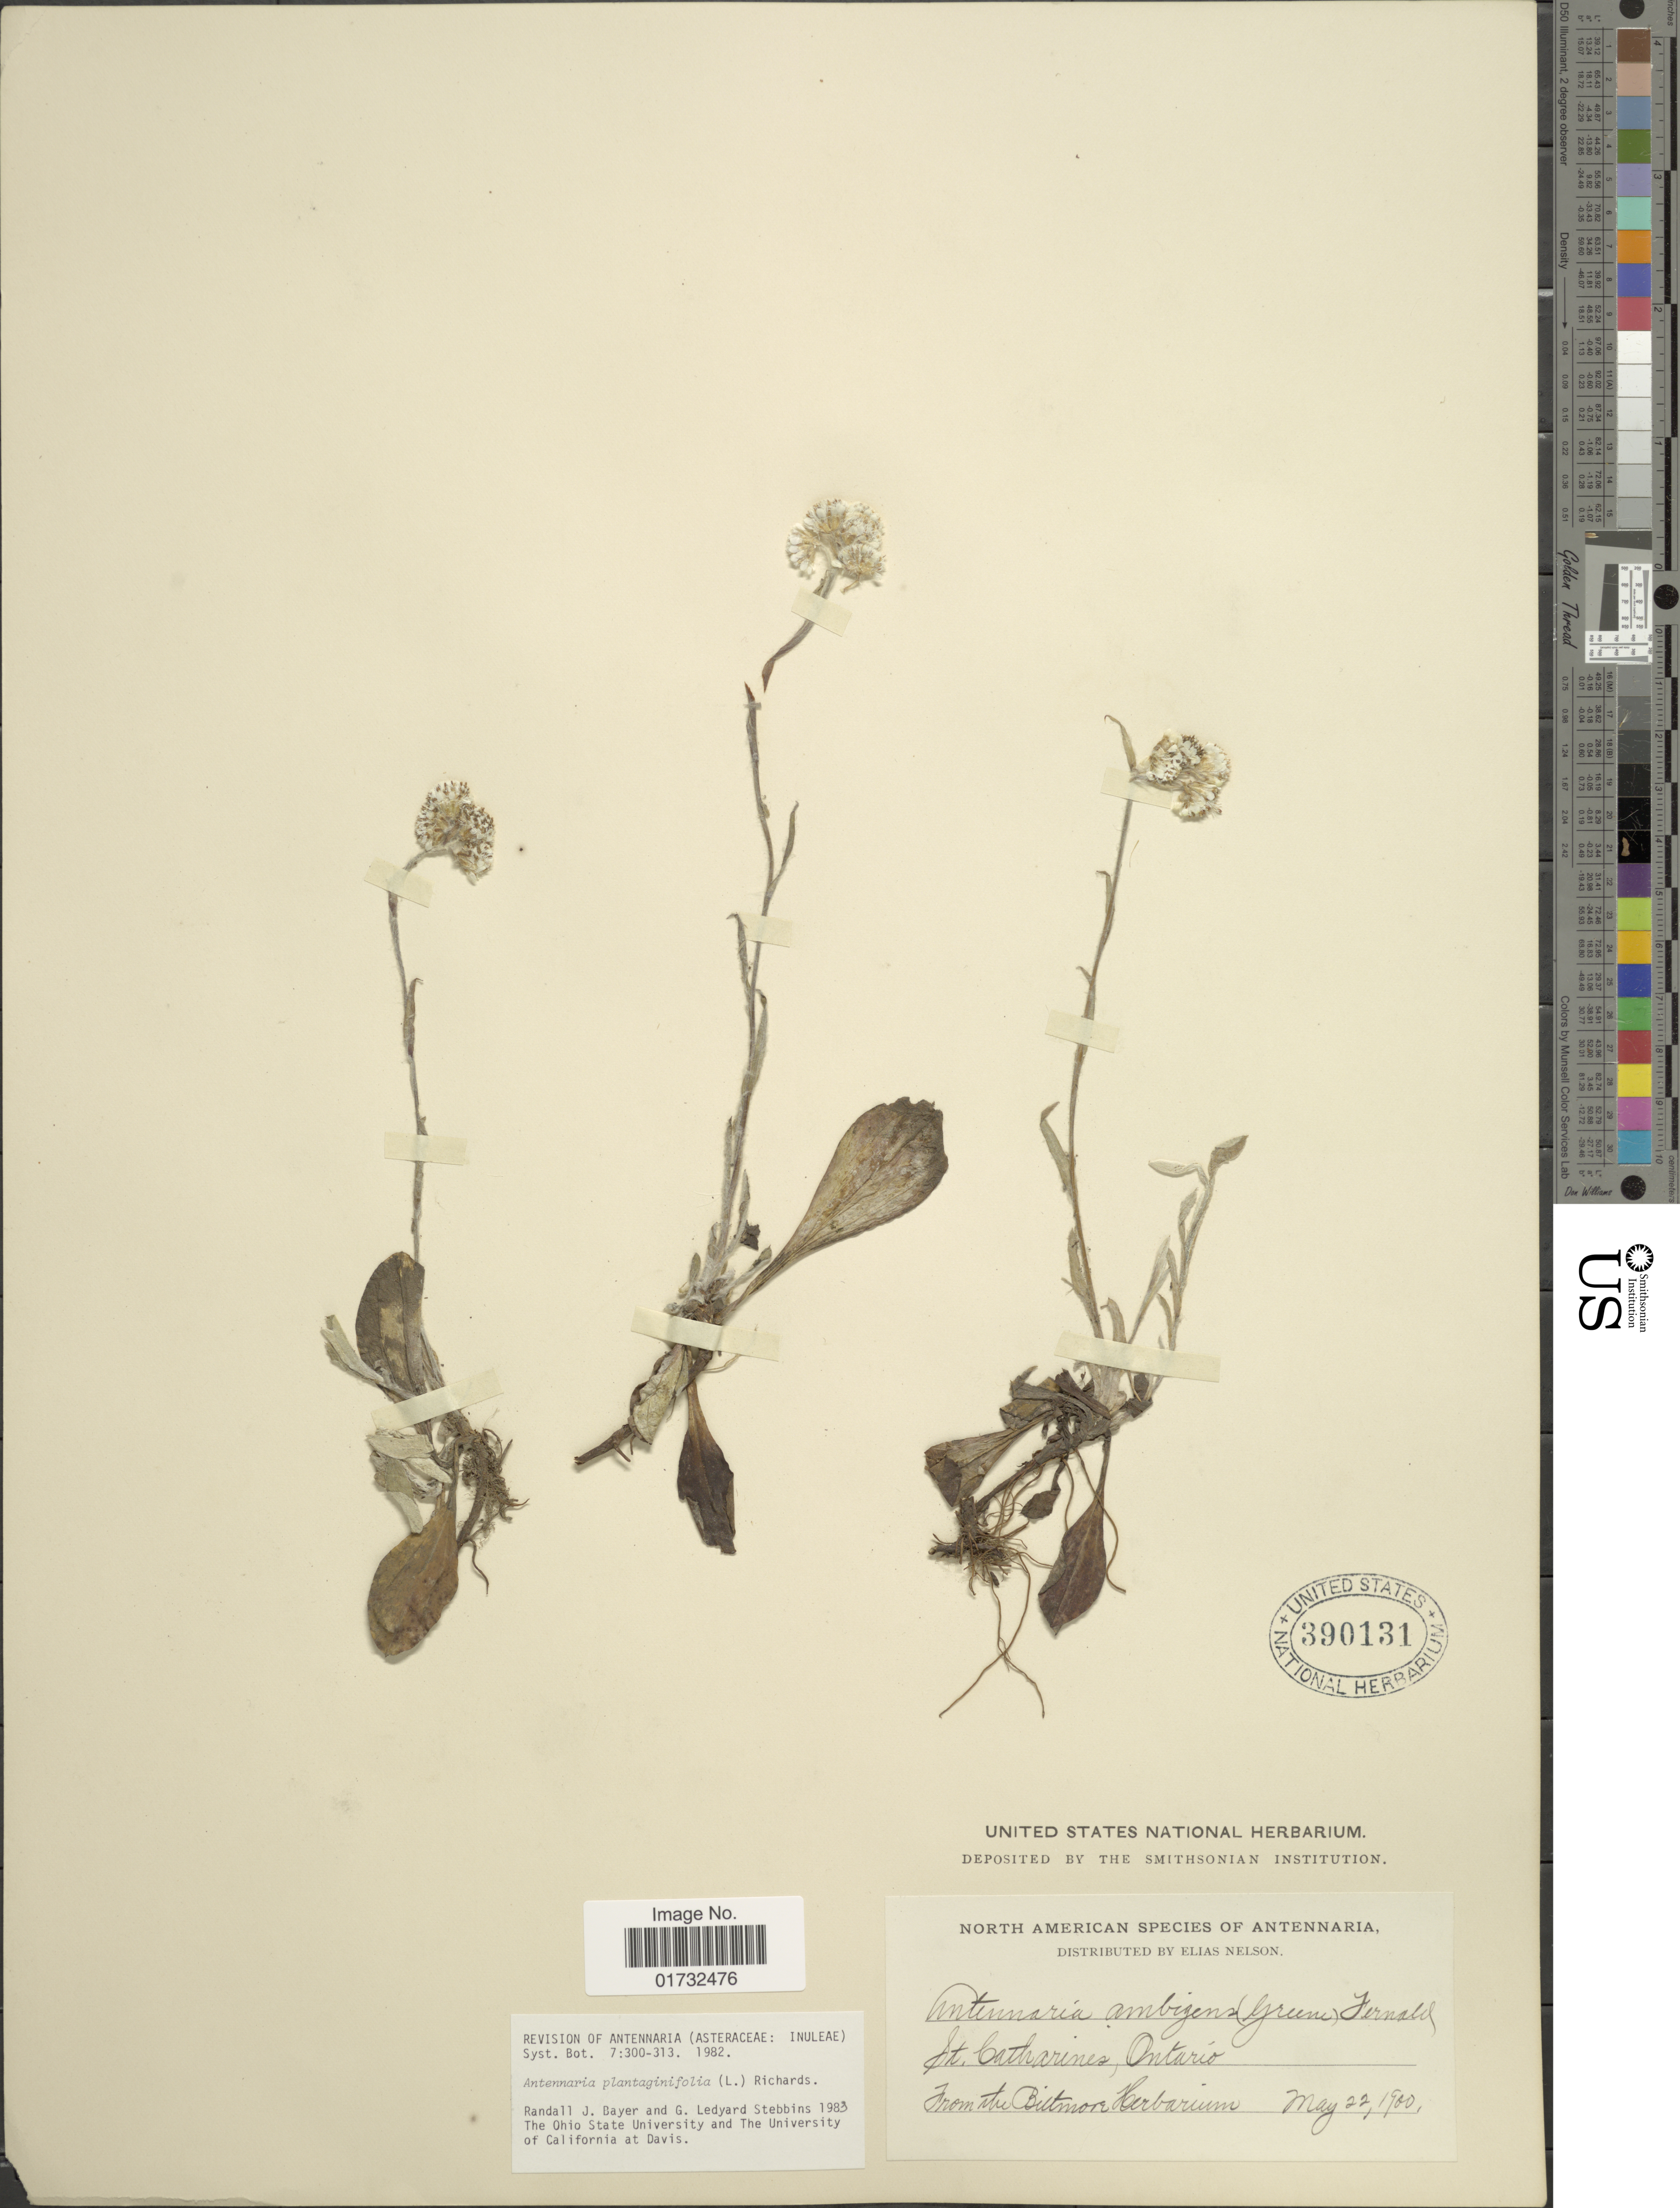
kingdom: Plantae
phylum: Tracheophyta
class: Magnoliopsida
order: Asterales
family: Asteraceae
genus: Antennaria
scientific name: Antennaria plantaginifolia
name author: (L.) Richardson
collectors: ex herb. Biltmore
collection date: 1900-05-22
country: Canada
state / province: Ontario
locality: St. Catherines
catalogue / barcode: US 390131